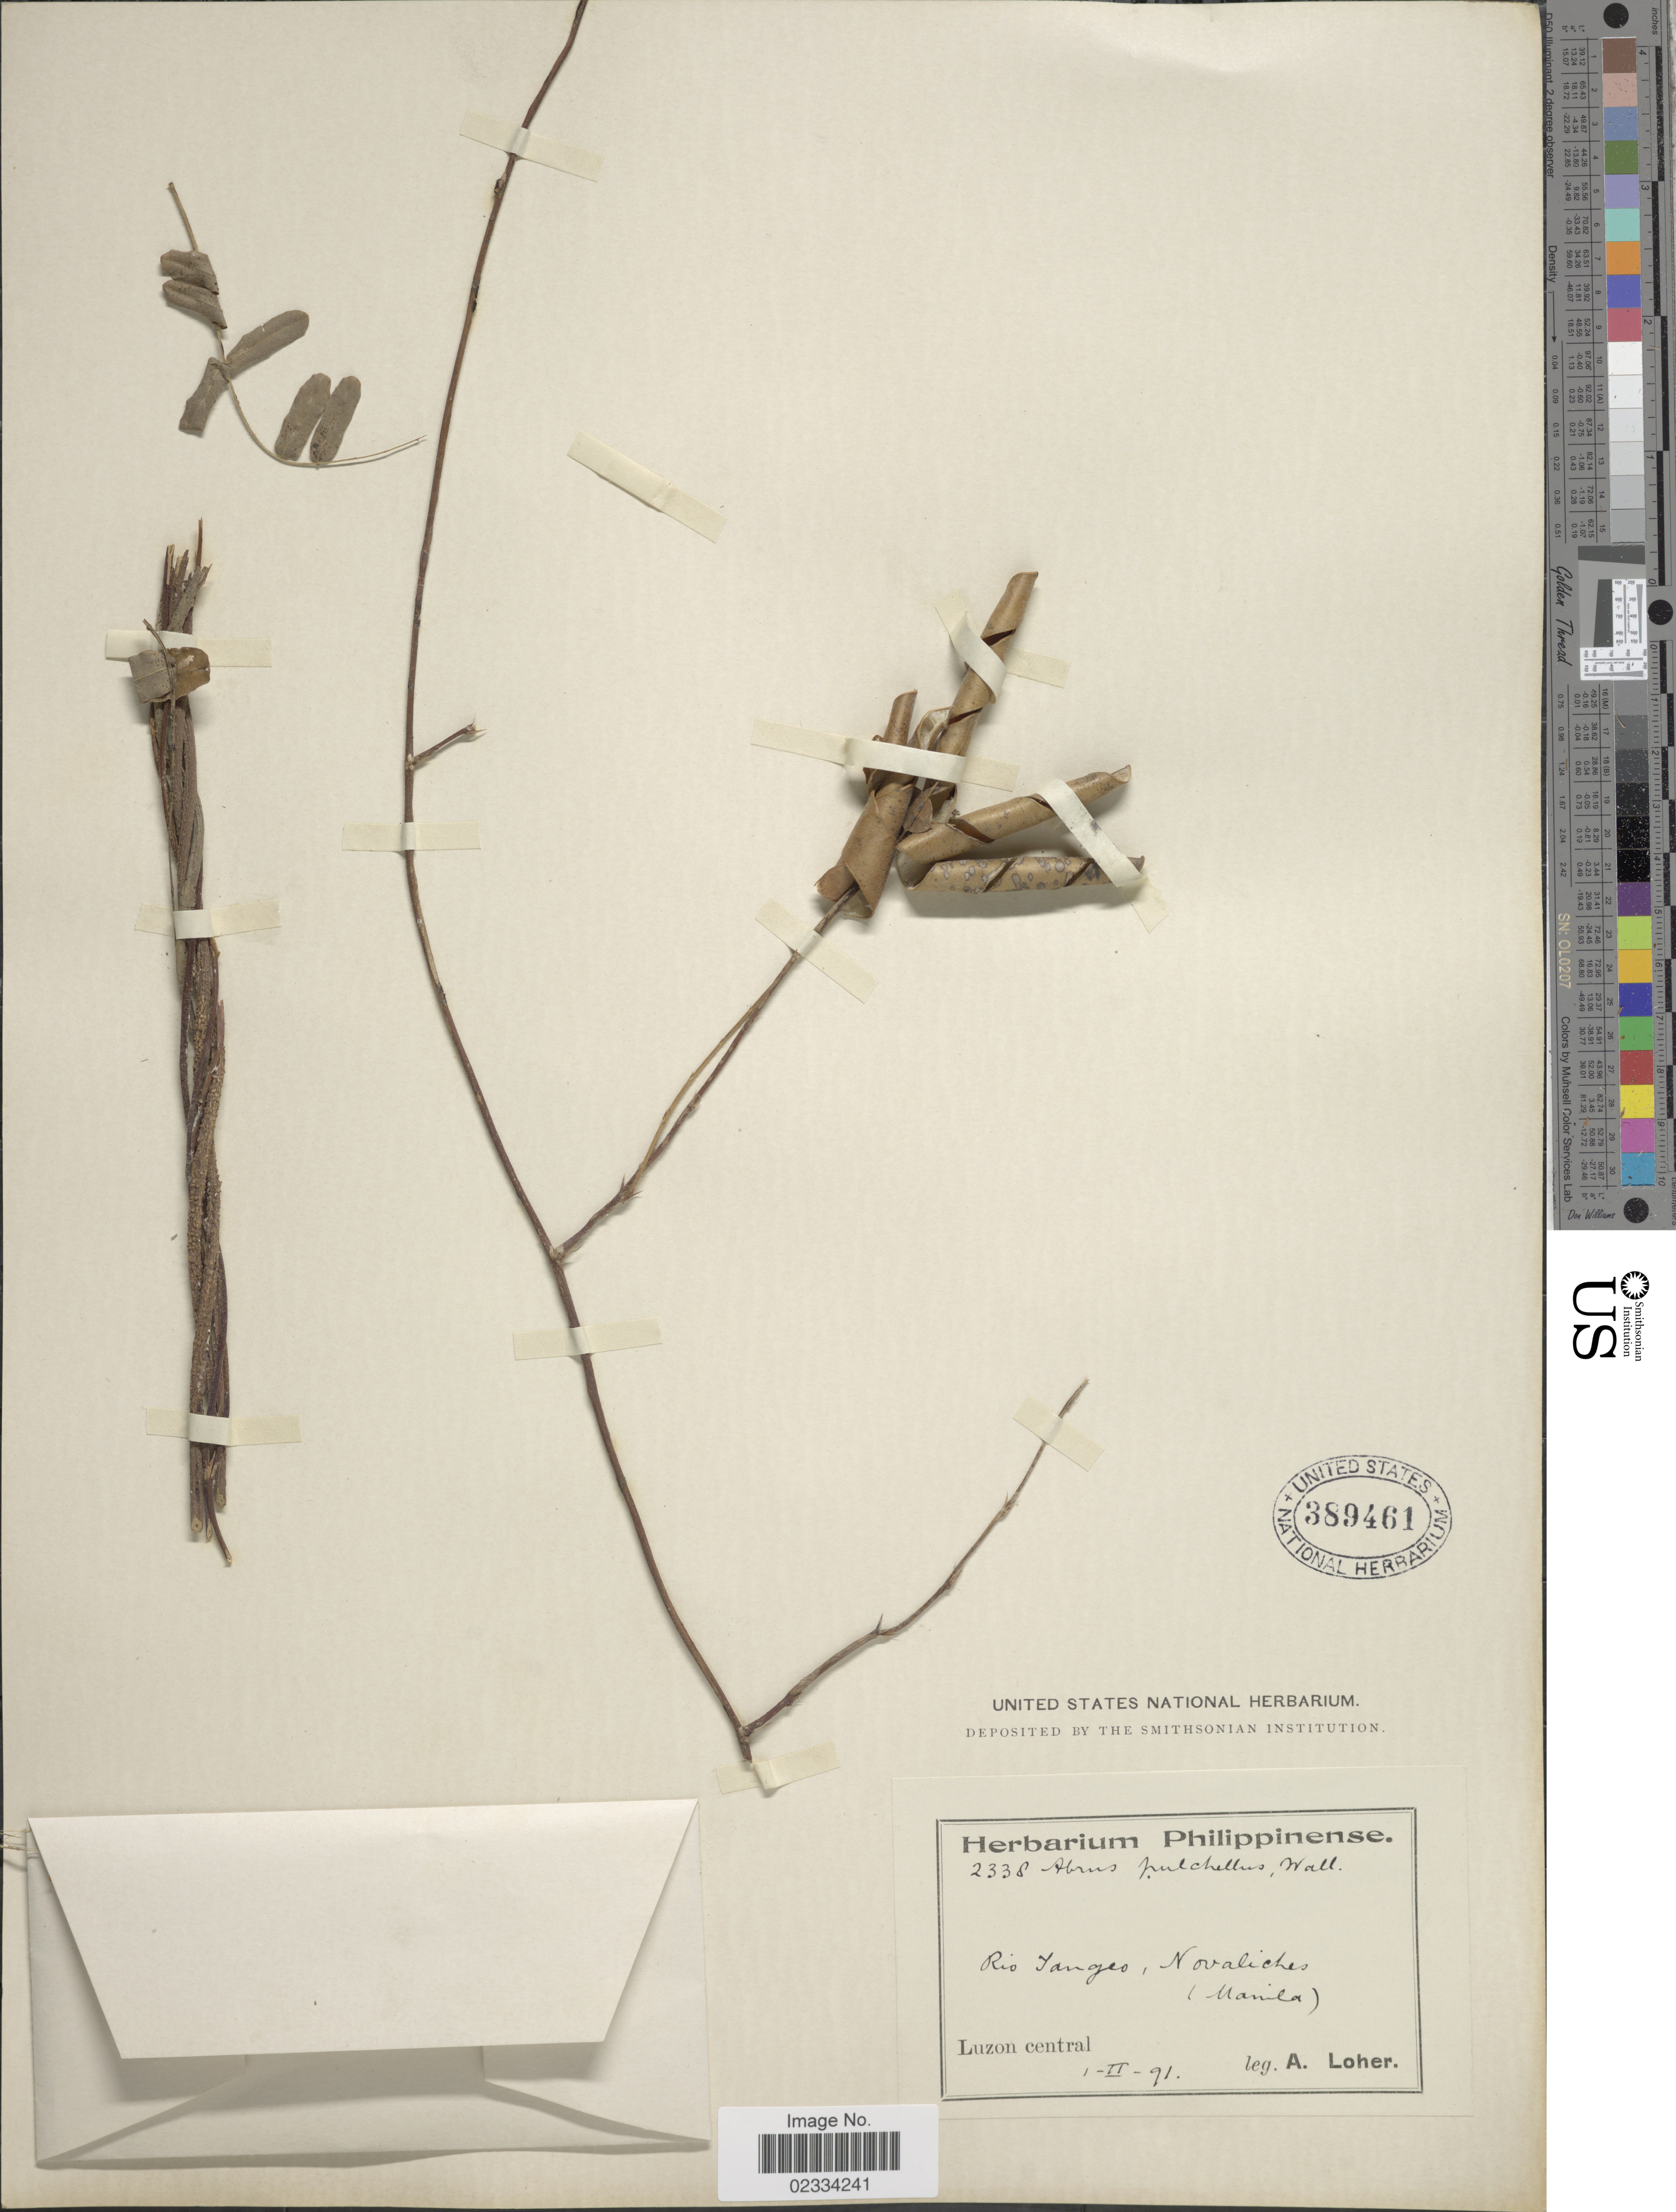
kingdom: Plantae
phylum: Tracheophyta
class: Magnoliopsida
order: Fabales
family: Fabaceae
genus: Abrus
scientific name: Abrus fruticulosus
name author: Wall. ex Wight & Arn.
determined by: Strong, Mark T., (BOT), Smithsonian Institution - National Museum of Natural History (UNITED STATES)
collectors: A. Loher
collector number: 2338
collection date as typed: Transcribed d/m/y: 1/2/91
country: Philippines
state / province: Central Luzon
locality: Rio Tangeo, Novaliches (Manila)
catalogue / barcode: US 389461